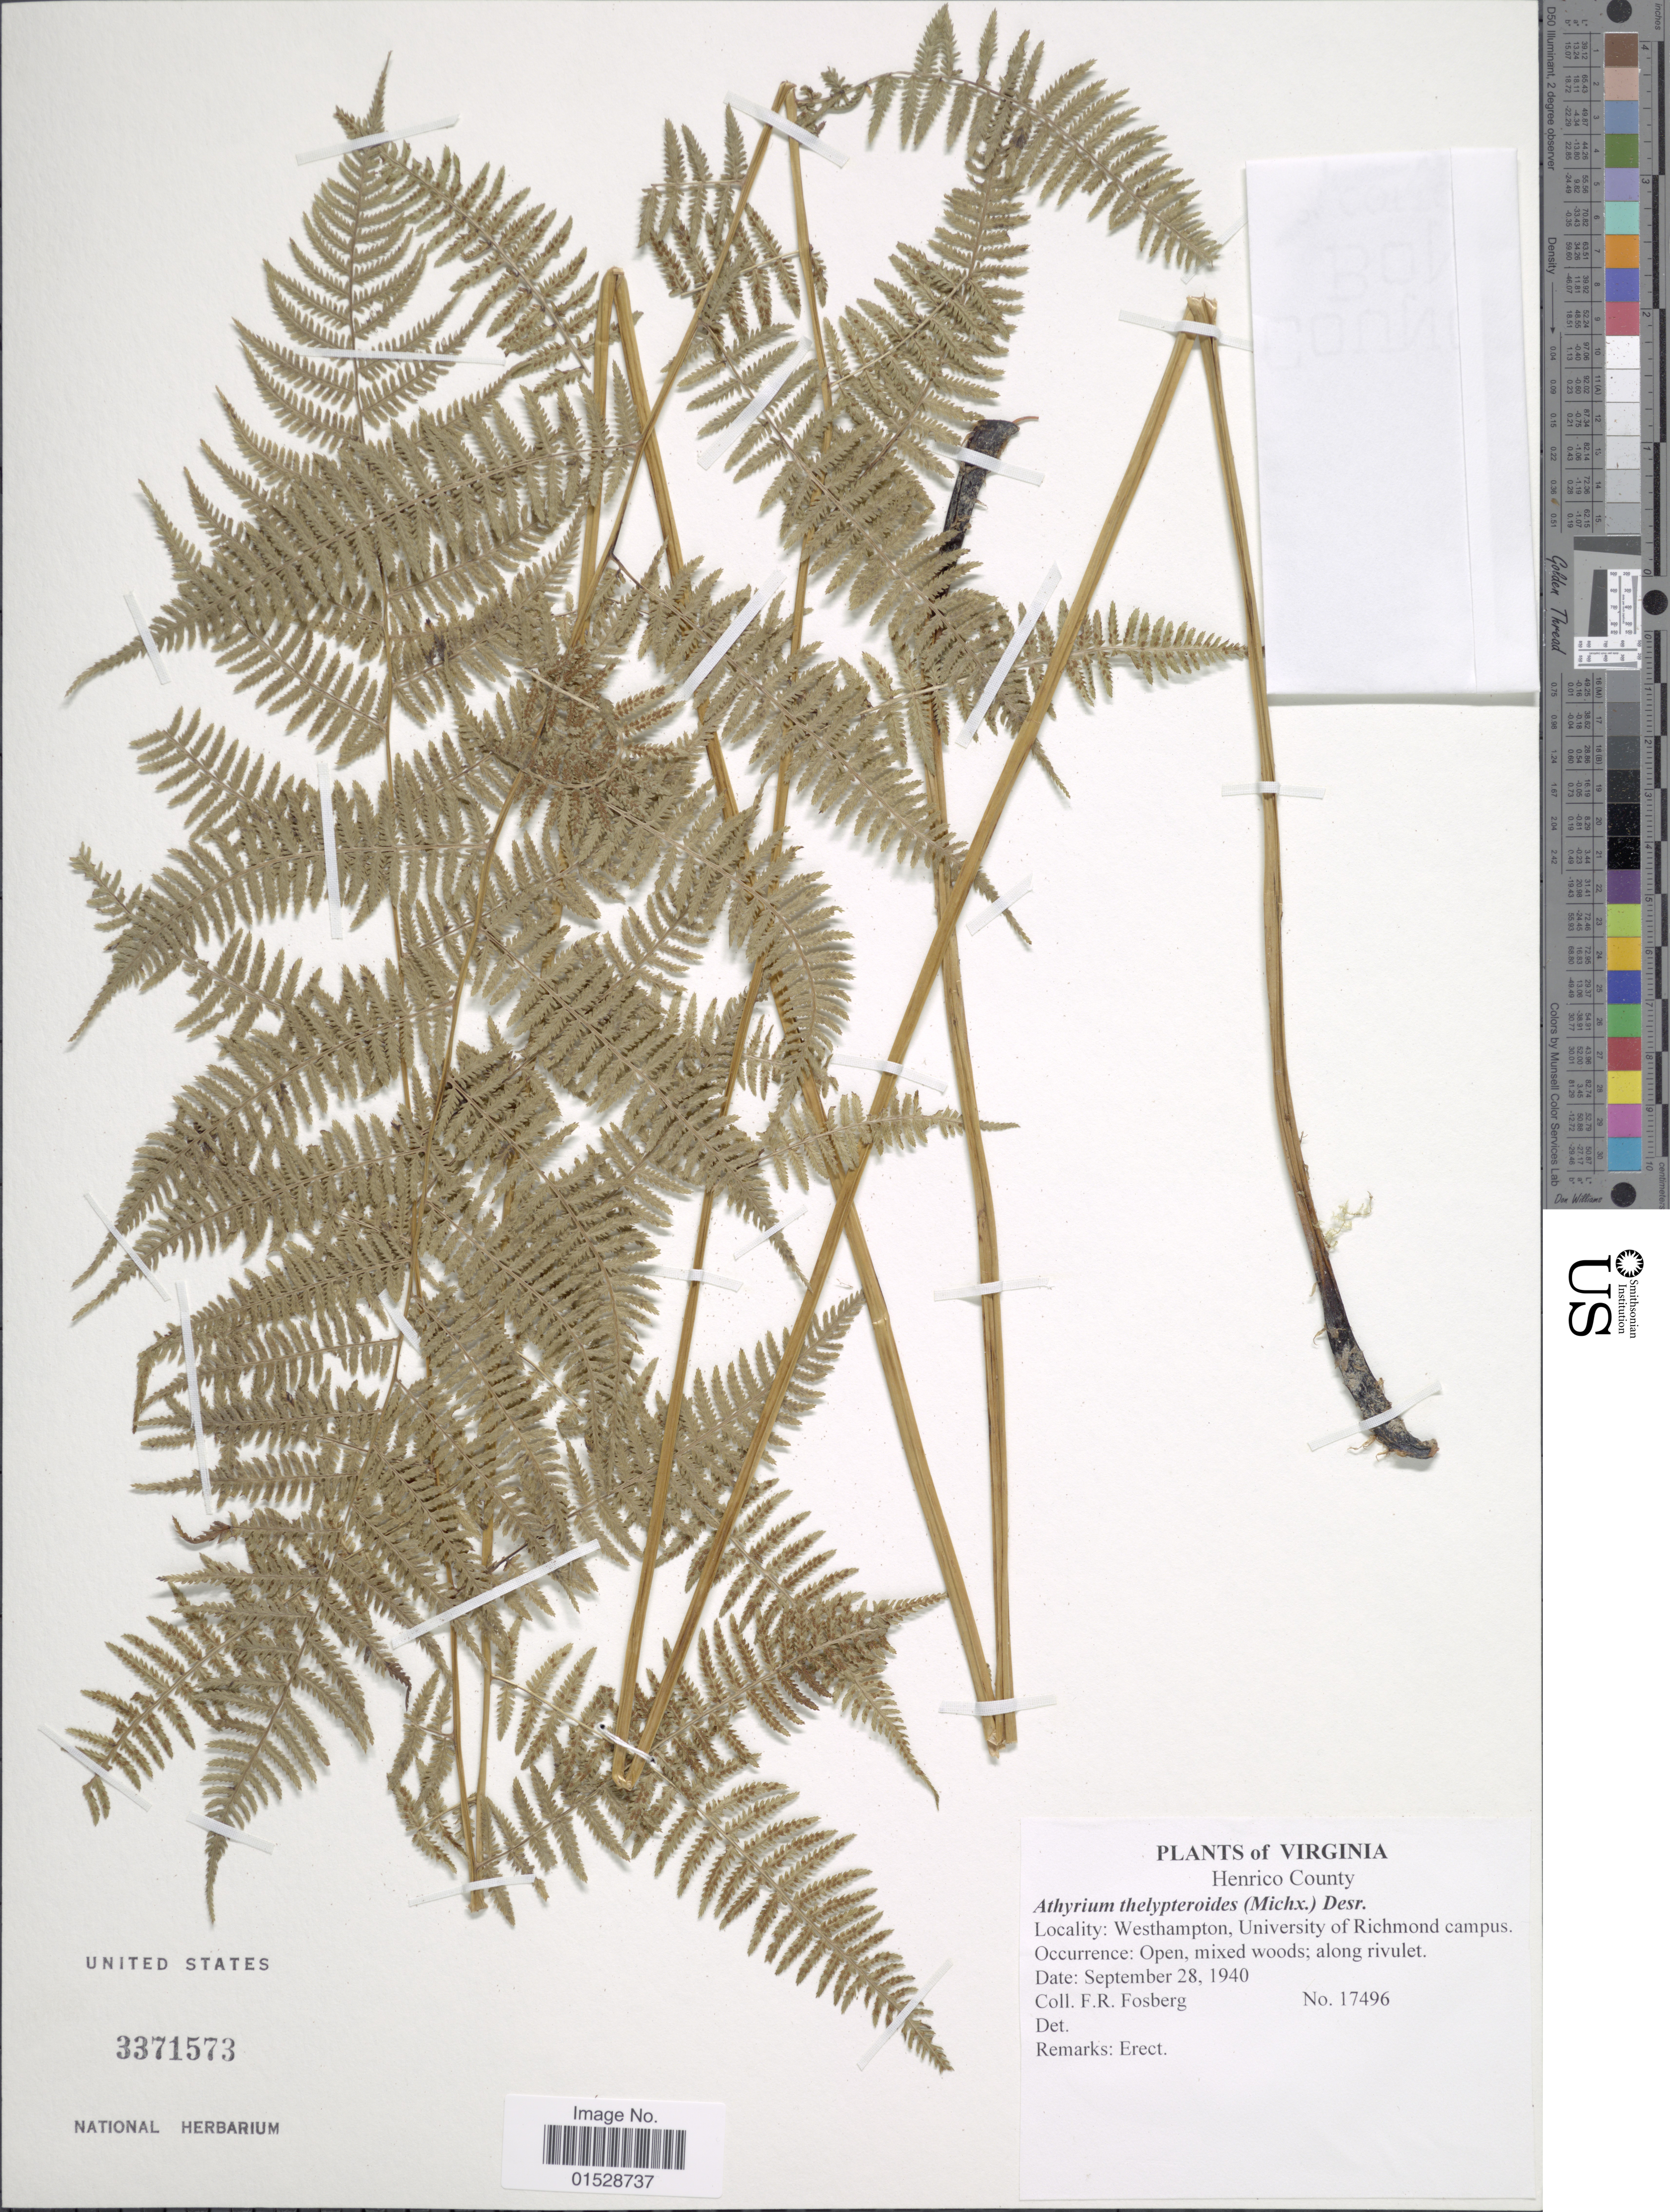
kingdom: Plantae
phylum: Tracheophyta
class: Polypodiopsida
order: Polypodiales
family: Athyriaceae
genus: Deparia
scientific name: Deparia acrostichoides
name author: (Sw.) M. Kato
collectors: F. R. Fosberg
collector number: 17496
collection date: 1940-09-28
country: United States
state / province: Virginia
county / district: City of Richmond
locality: Westhampton, University of Richmond campus